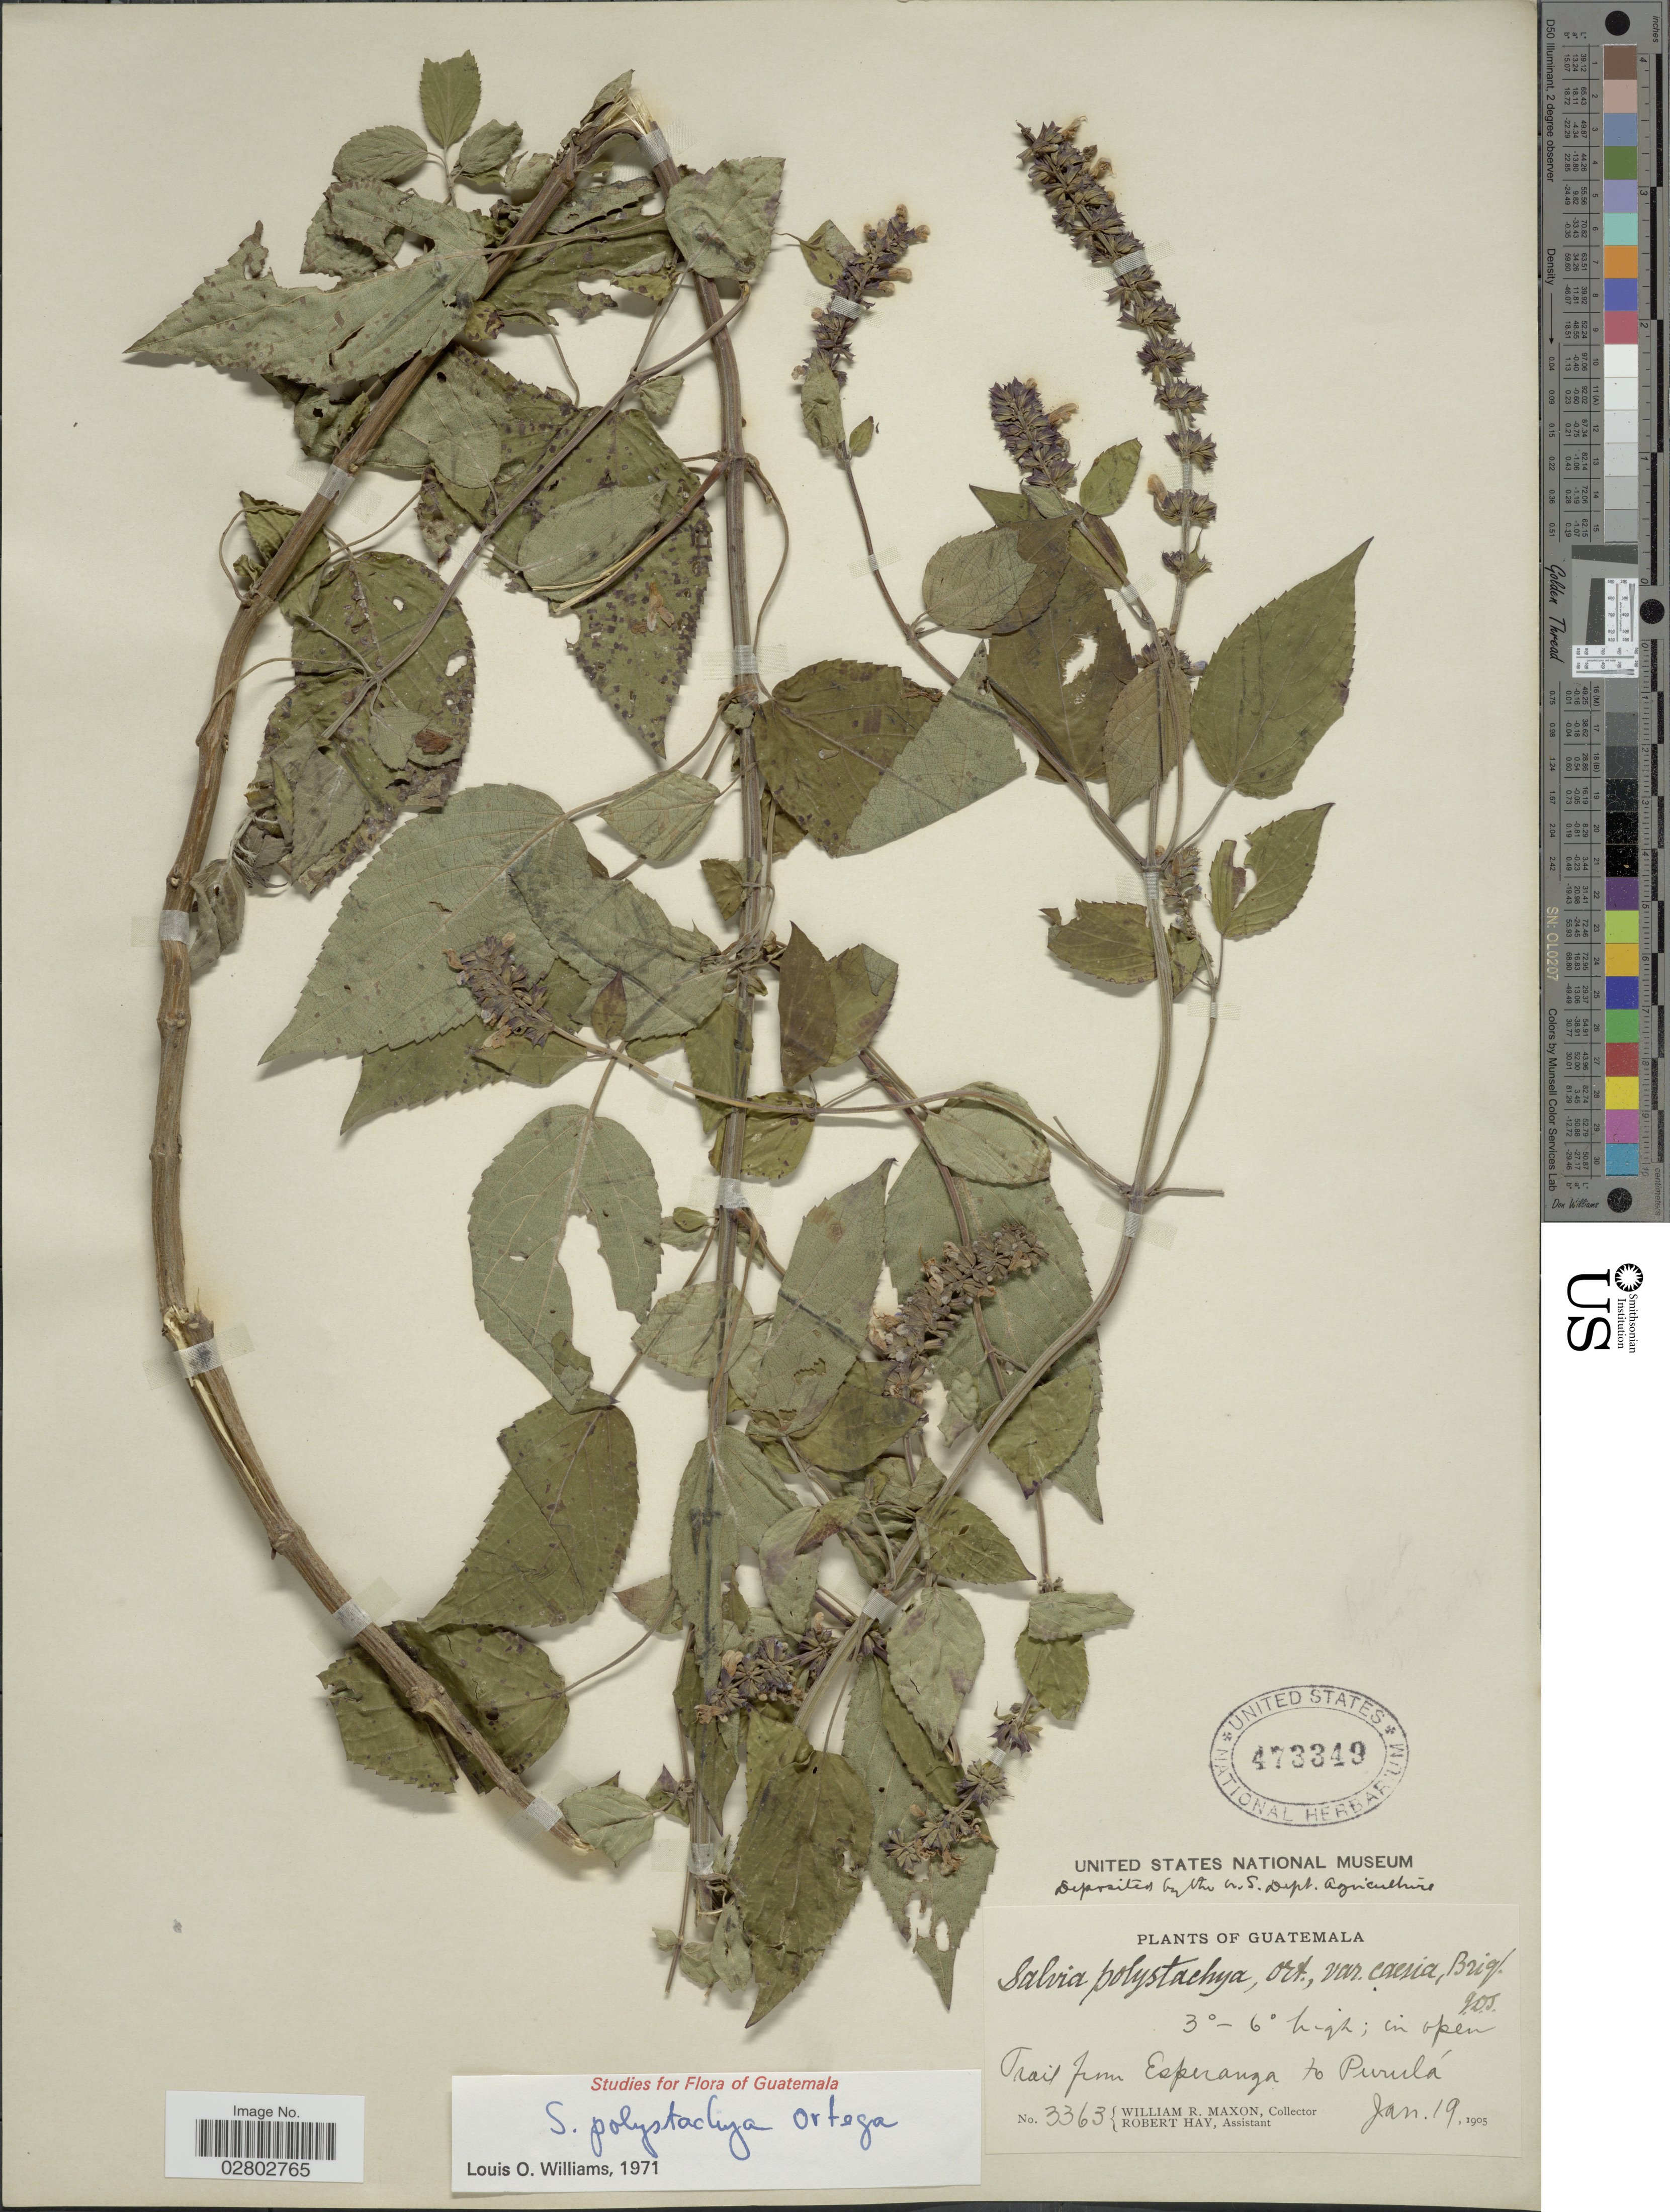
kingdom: Plantae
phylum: Tracheophyta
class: Magnoliopsida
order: Lamiales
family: Lamiaceae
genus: Salvia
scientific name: Salvia polystachya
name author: Cav.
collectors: W. R. Maxon & R. Hay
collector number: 3363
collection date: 1905-01-19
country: Guatemala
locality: Trail from Esperanza to Purulá.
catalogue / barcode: US 473349